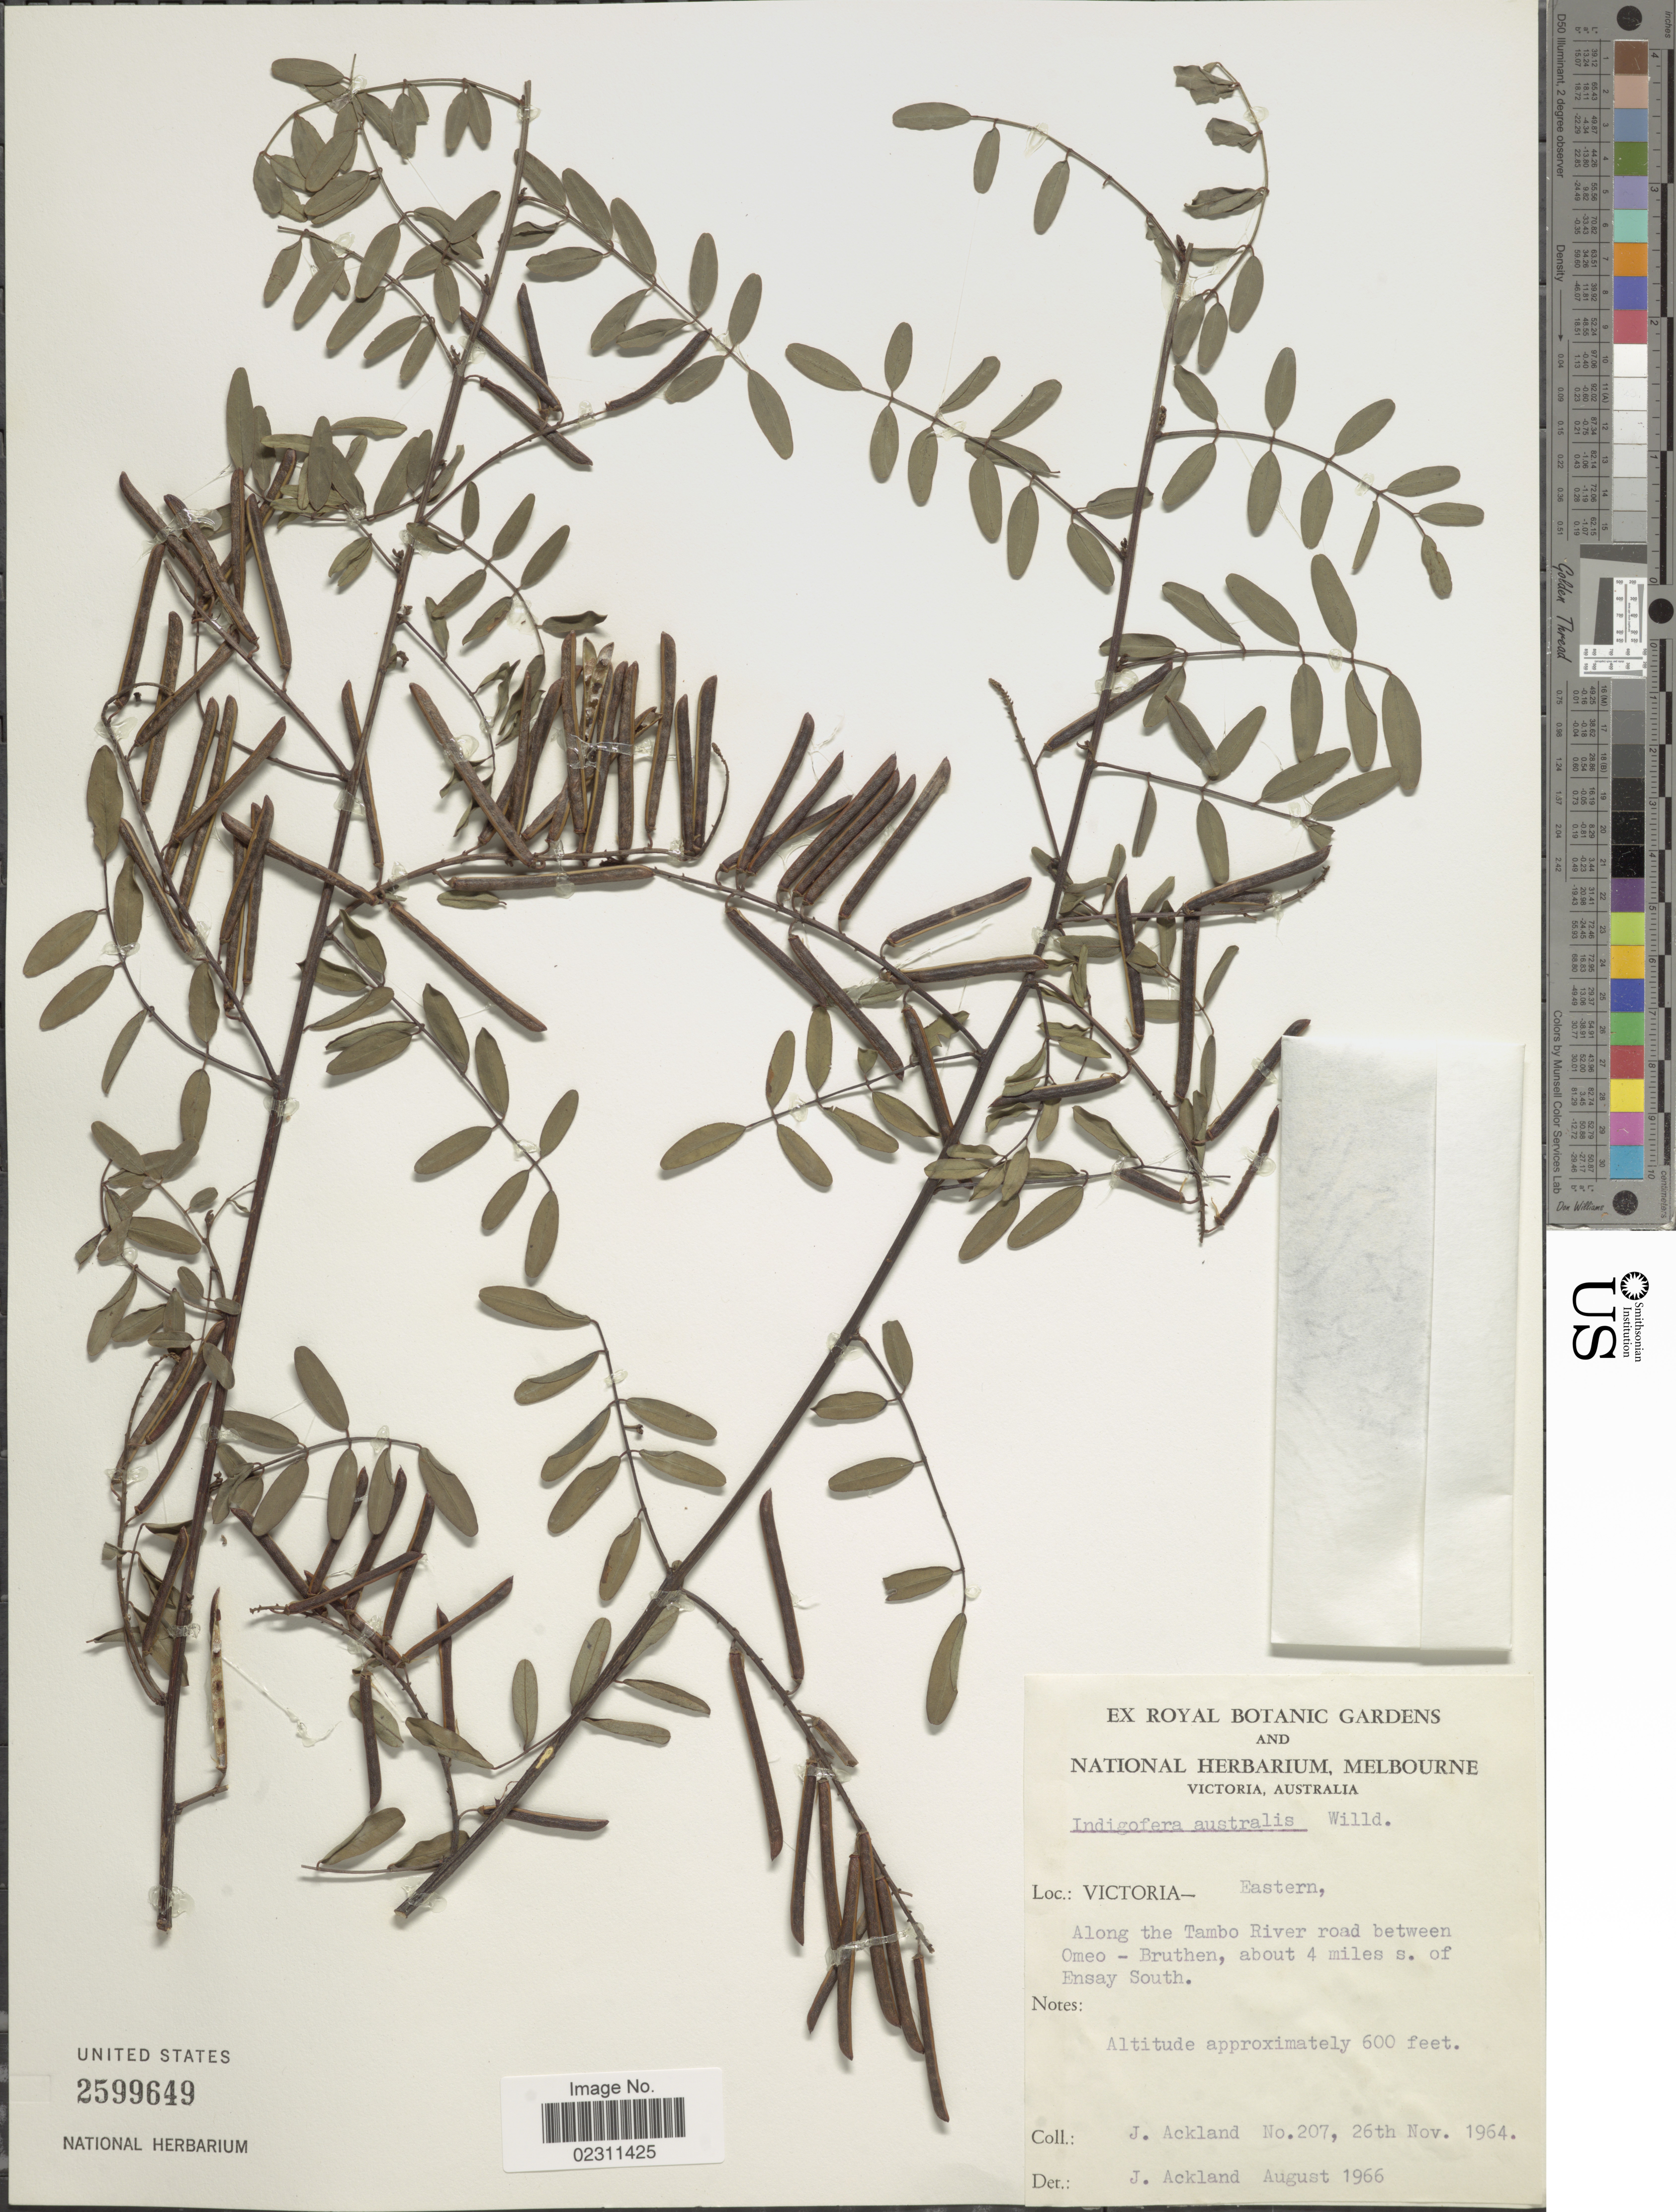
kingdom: Plantae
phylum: Tracheophyta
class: Magnoliopsida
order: Fabales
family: Fabaceae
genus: Indigofera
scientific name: Indigofera australis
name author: Willd.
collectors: J. J. Ackland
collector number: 207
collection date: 1964-11-26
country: Australia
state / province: Victoria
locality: Victoria - Eastern, Along the Tambo River road between Omeo - Bruthen, about 4 miles s. of Ensay South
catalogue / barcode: US 2599649